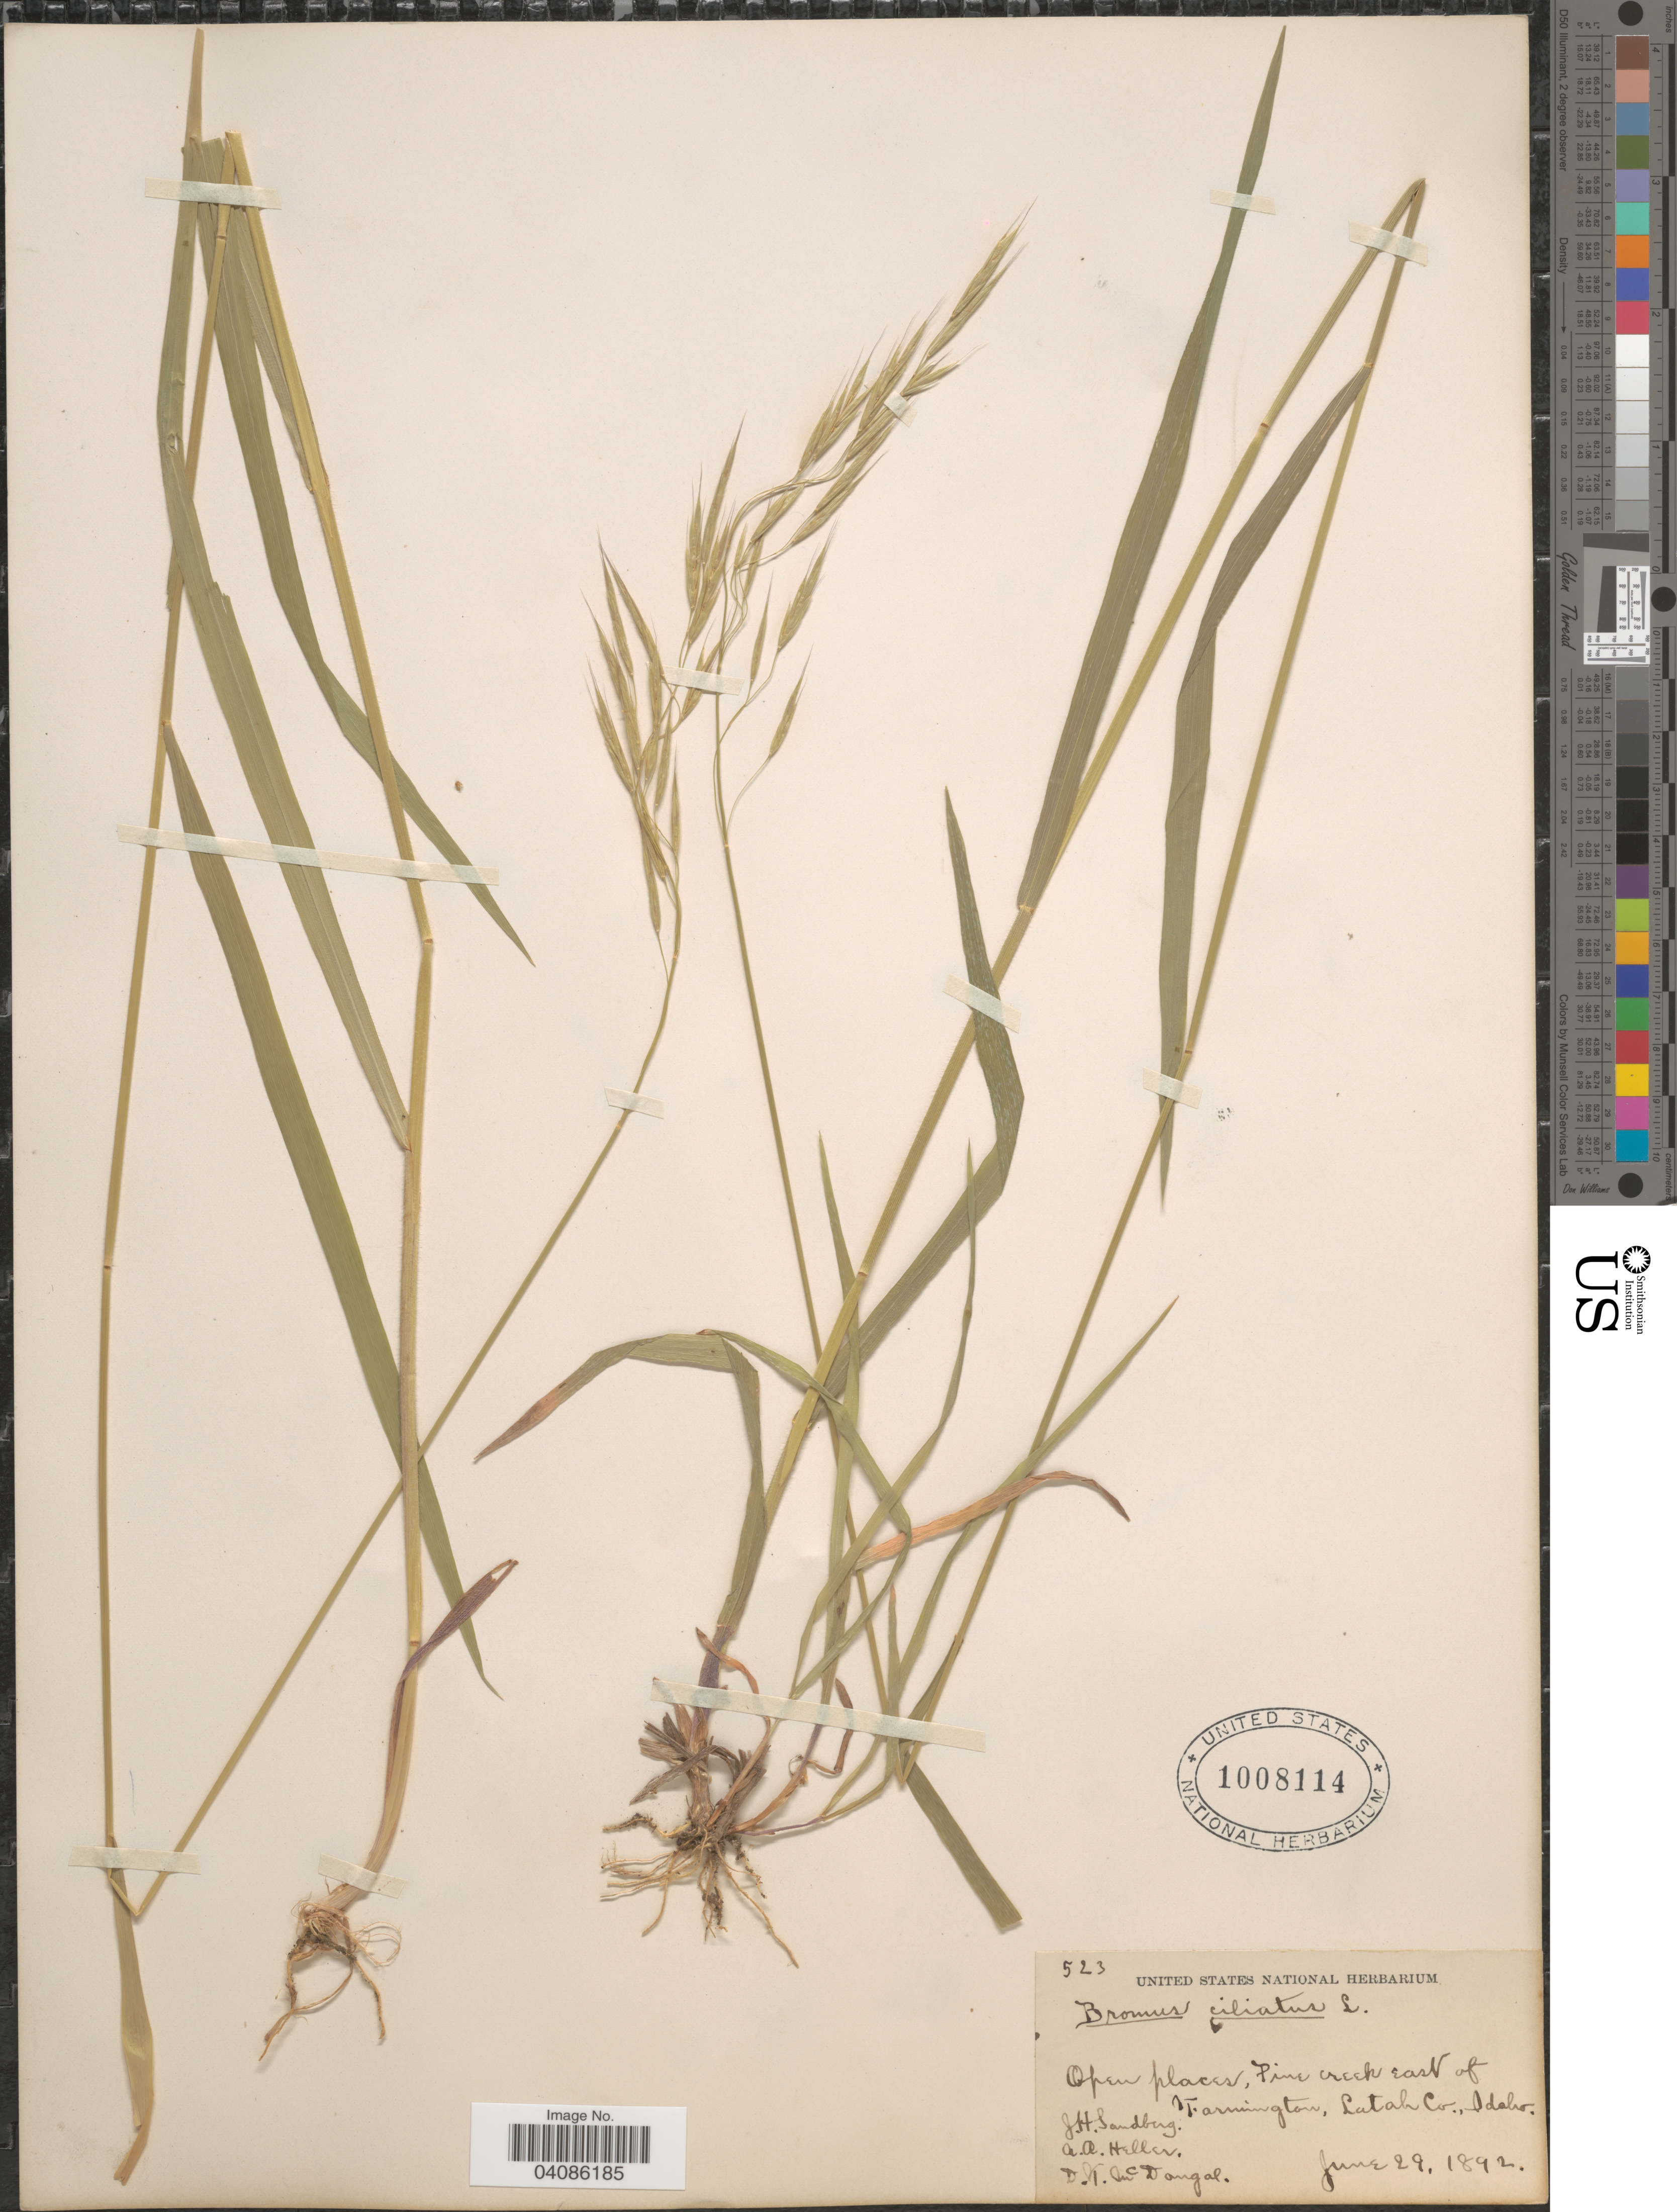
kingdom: Plantae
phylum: Tracheophyta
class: Liliopsida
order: Poales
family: Poaceae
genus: Bromus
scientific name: Bromus texensis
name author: (Shear) Hitchc.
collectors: J. H. Sandberg, A. A. Heller & D. McDougal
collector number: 523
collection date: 1892-06-29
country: United States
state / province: Idaho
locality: Open places, Pine creek east of Farmington, Latah Co.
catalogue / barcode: US 1008114